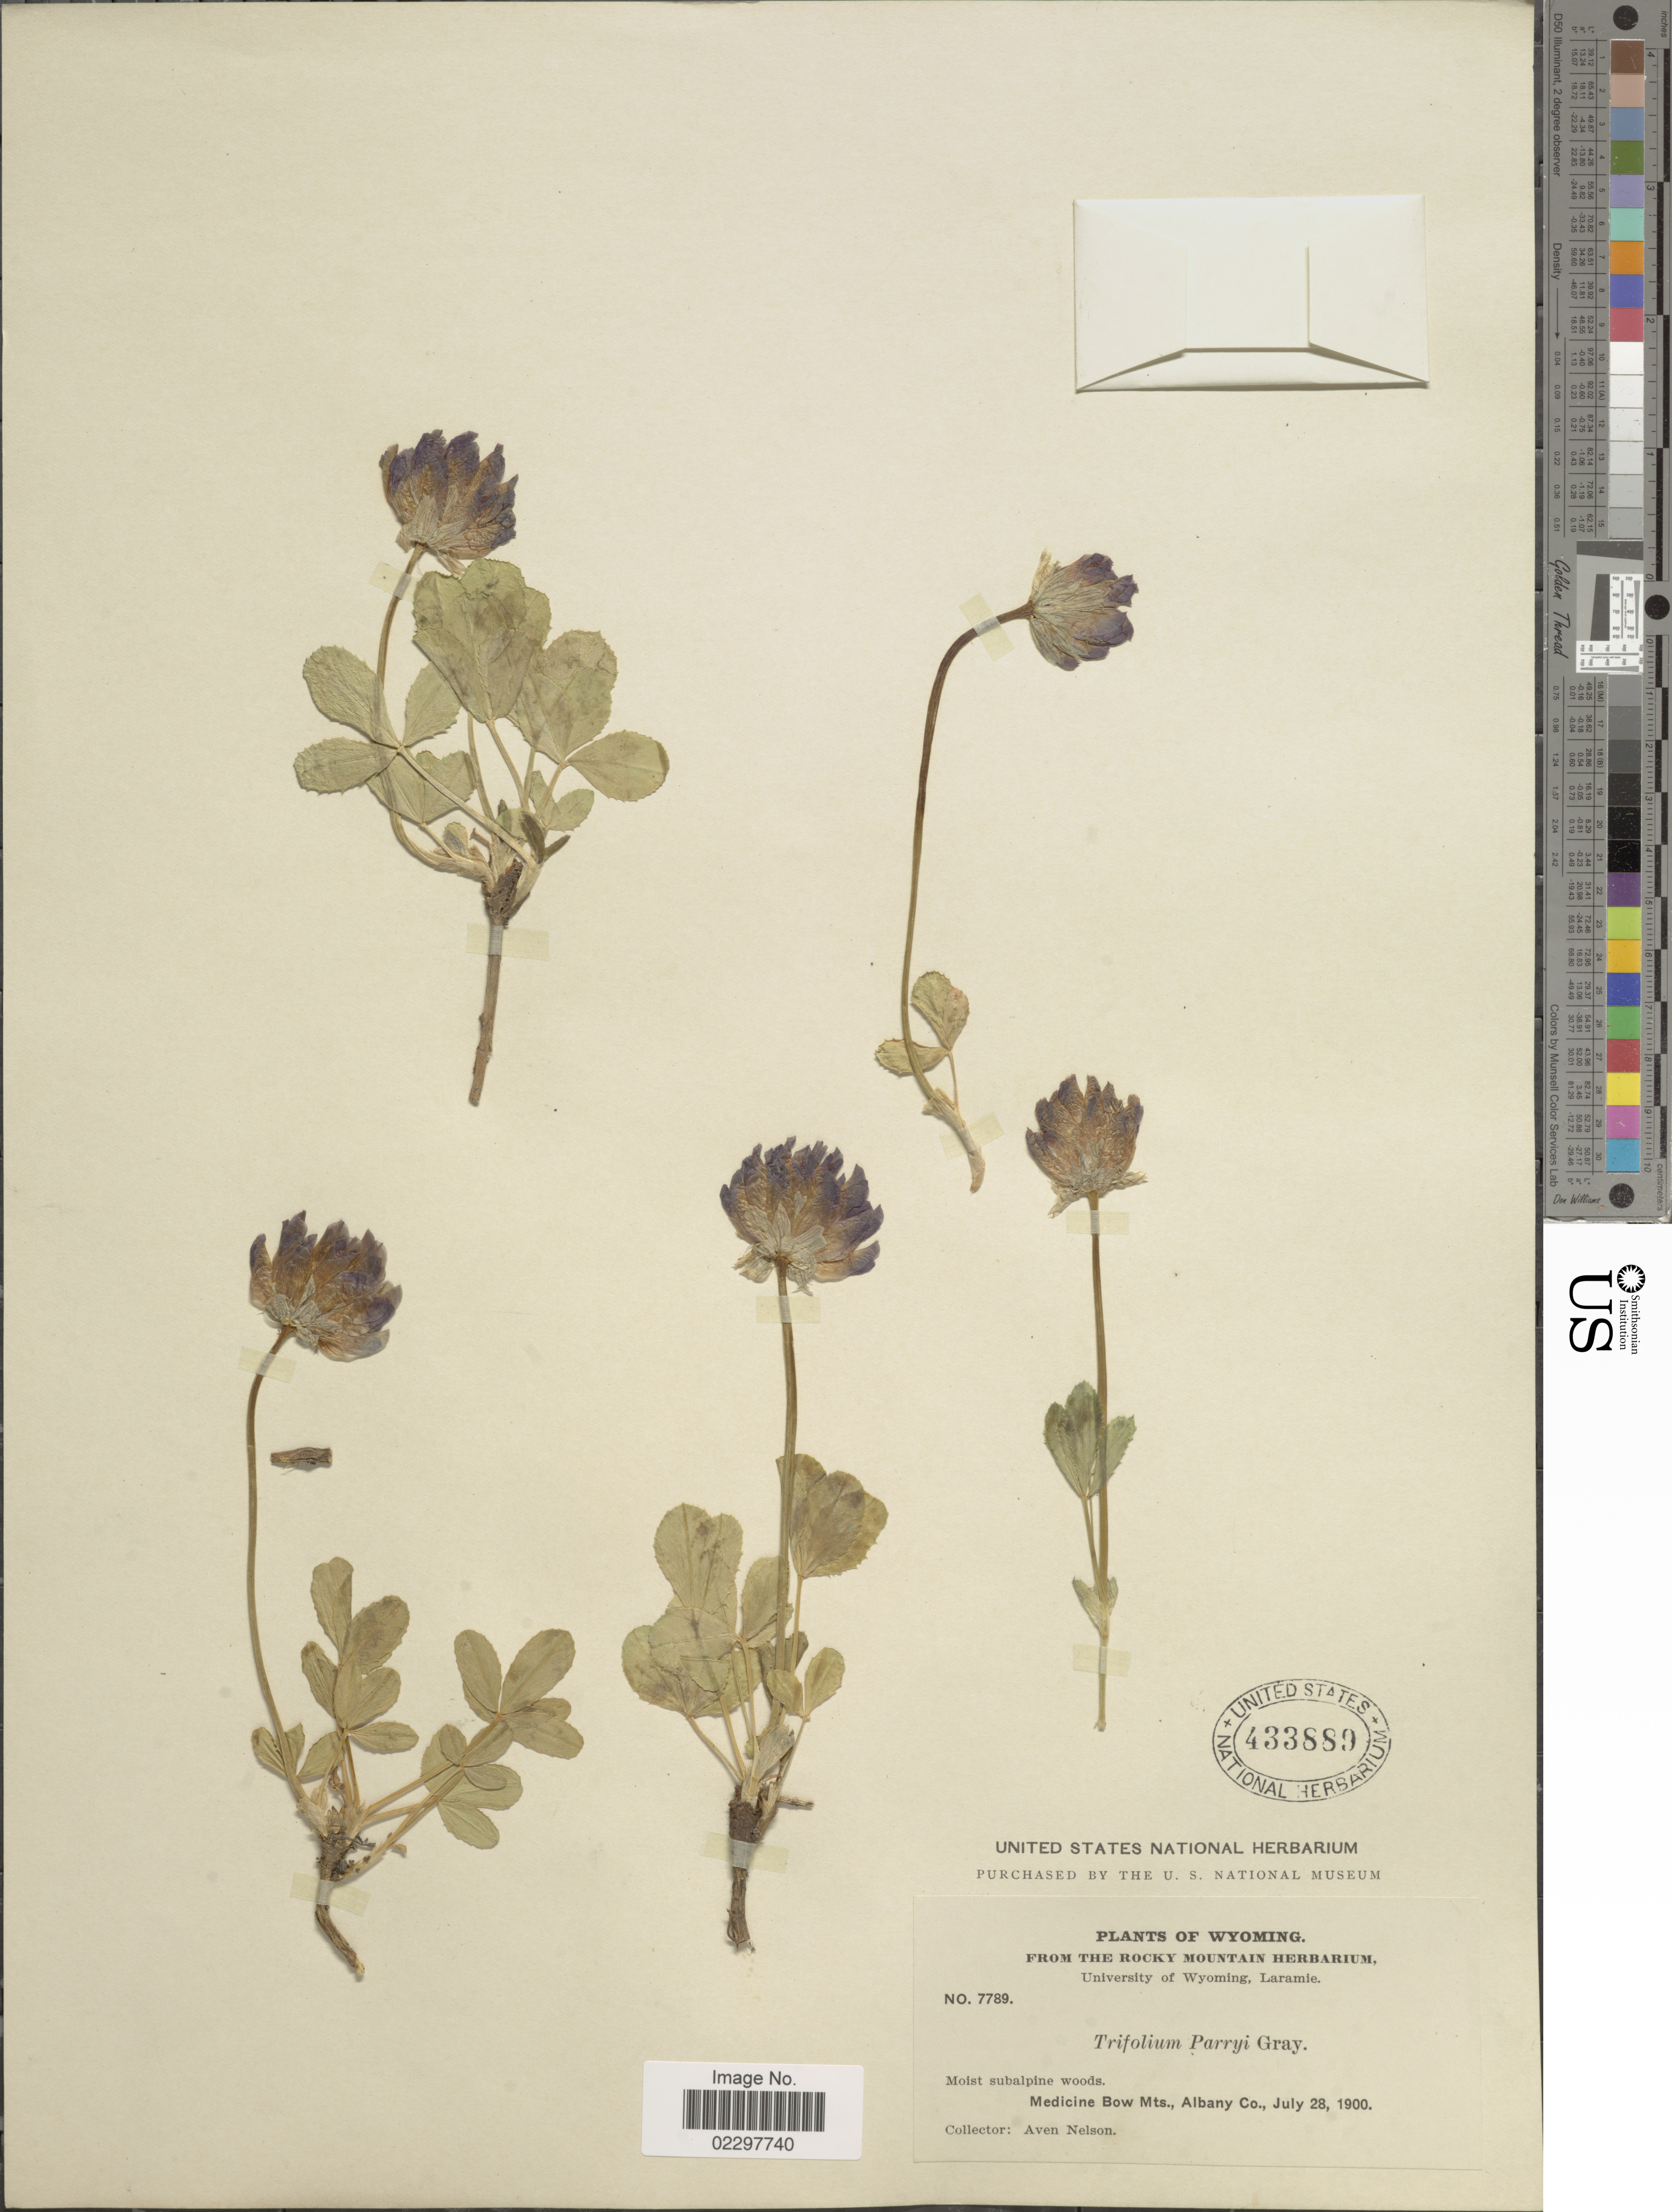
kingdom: Plantae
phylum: Tracheophyta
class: Magnoliopsida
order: Fabales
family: Fabaceae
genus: Trifolium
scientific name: Trifolium parryi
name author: A. Gray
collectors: A. Nelson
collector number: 7789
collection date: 1900-07-28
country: United States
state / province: Wyoming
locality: Moist subalpine woods, Medicine Bow Mts., albany Co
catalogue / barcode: US 433889